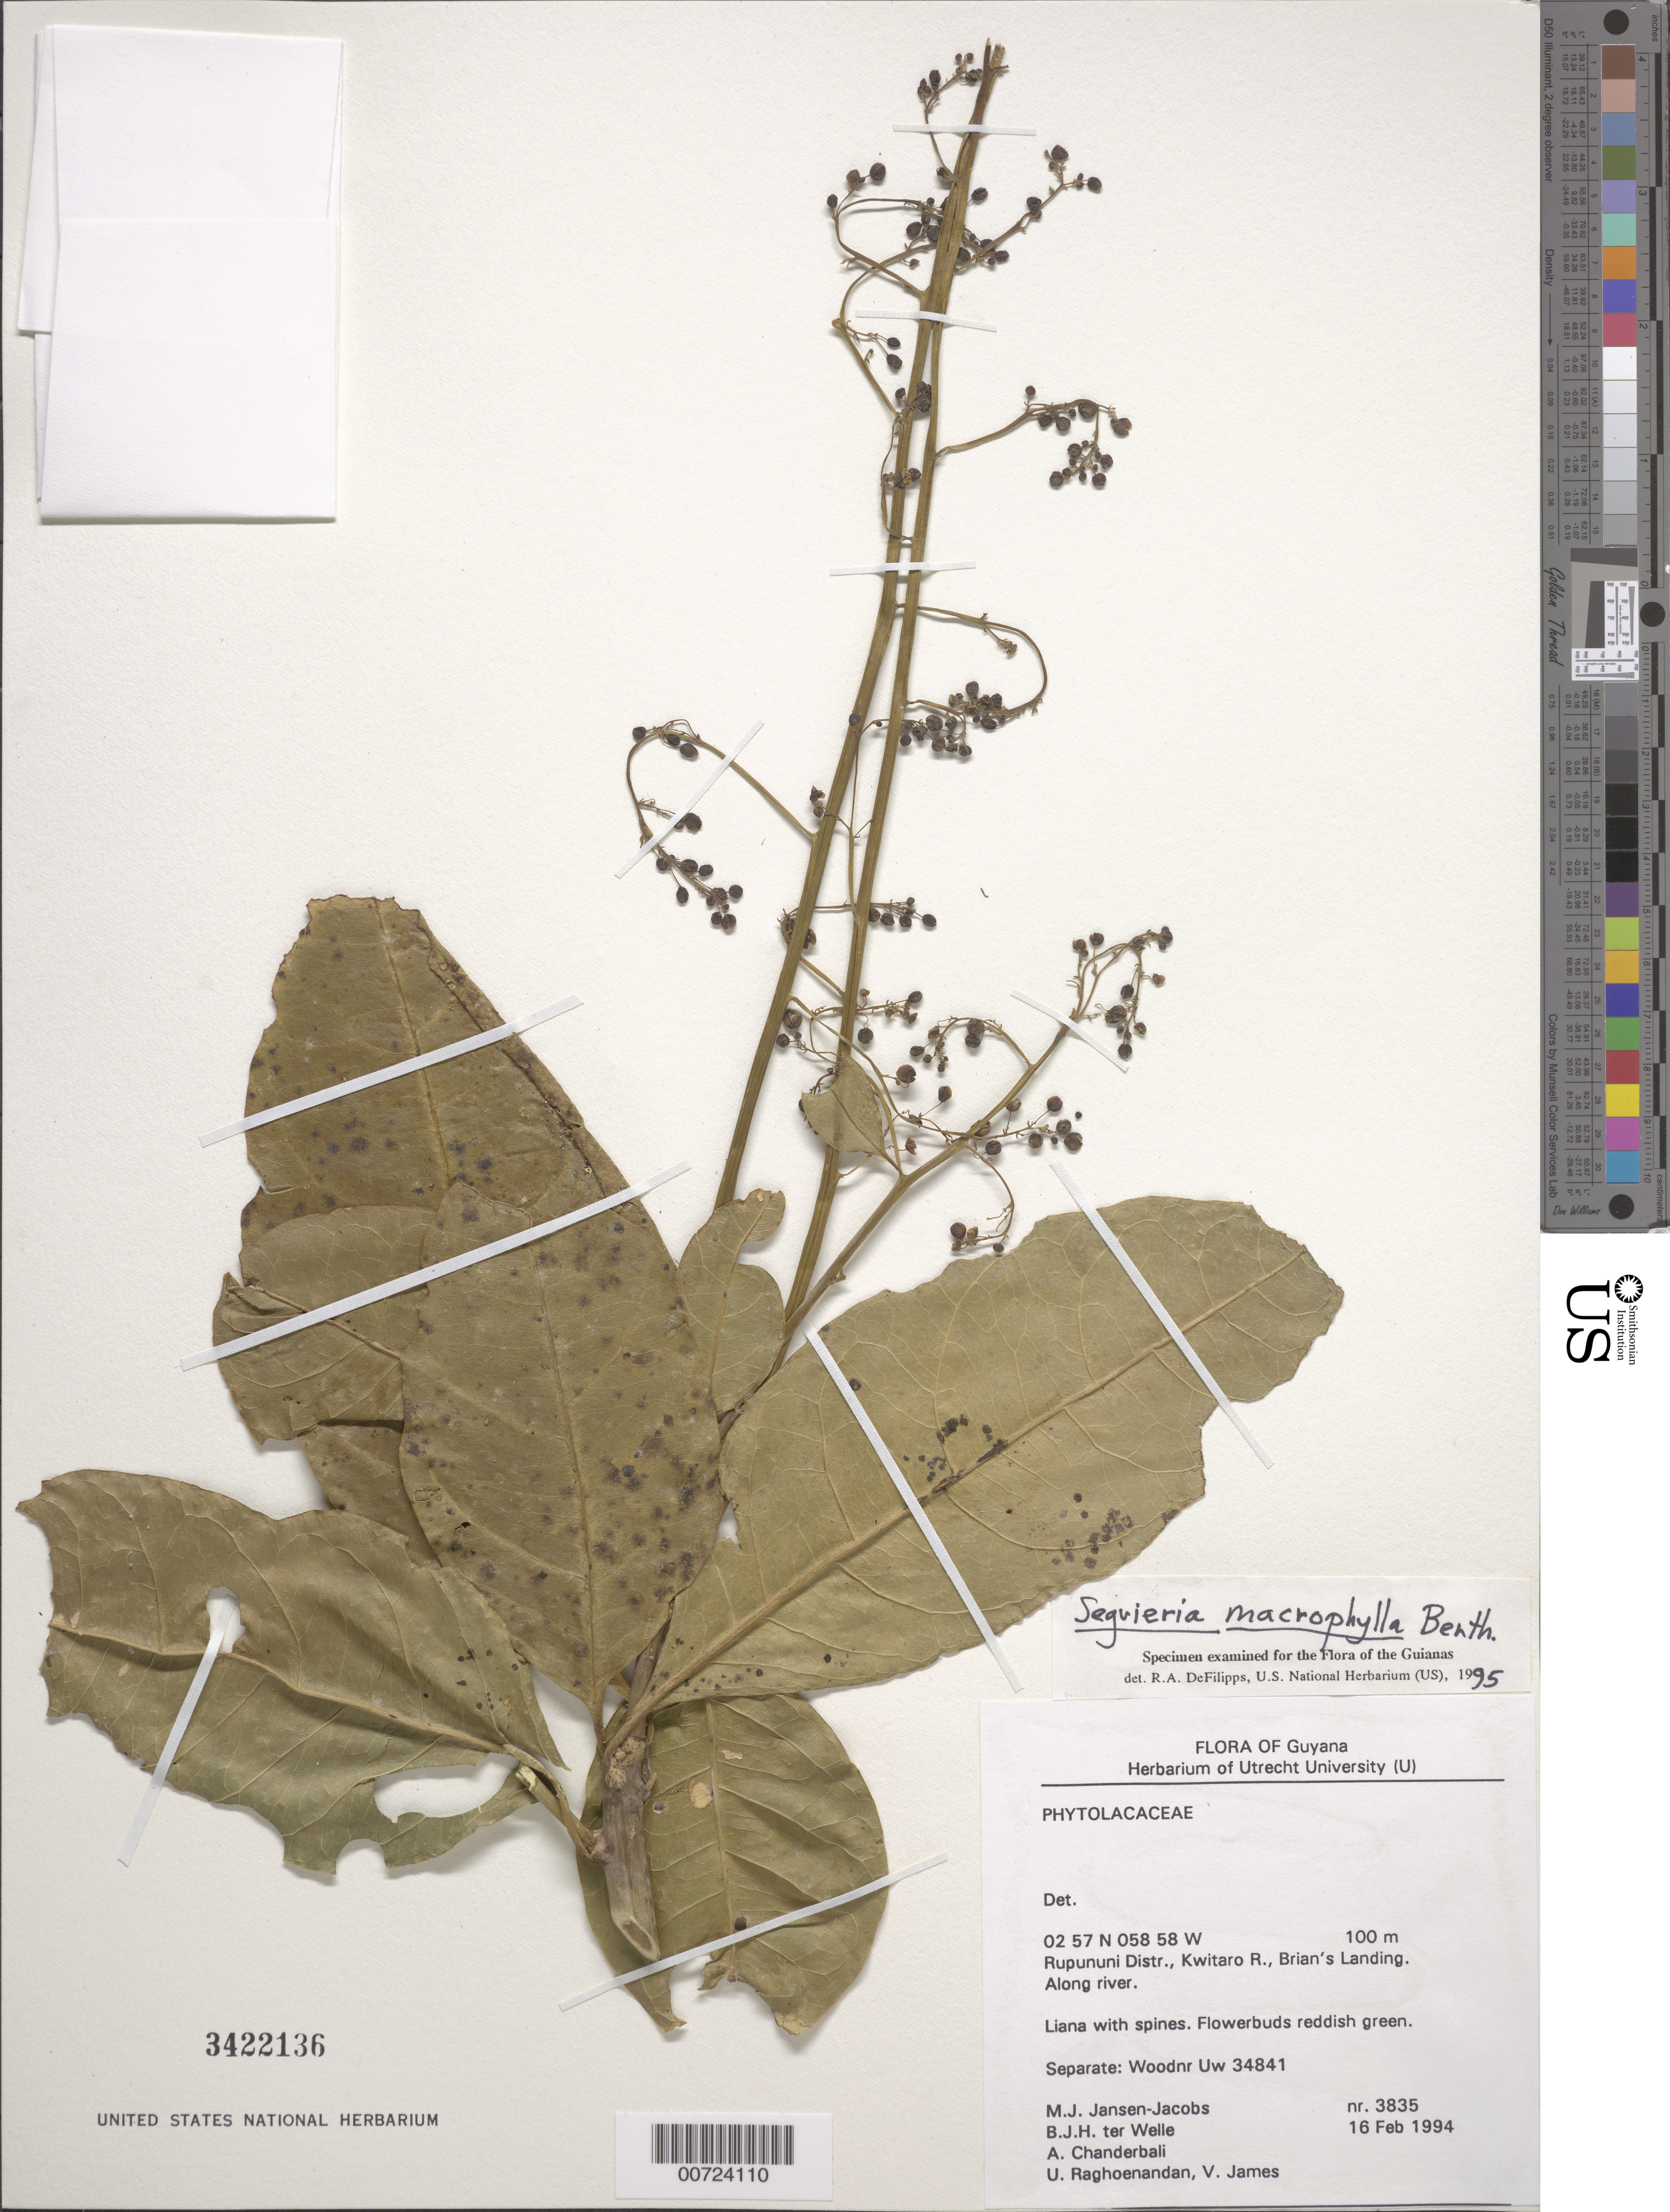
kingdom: Plantae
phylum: Tracheophyta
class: Magnoliopsida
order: Caryophyllales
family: Phytolaccaceae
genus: Seguieria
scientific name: Seguieria macrophylla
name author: Benth.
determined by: DeFilipps, R. A.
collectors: M. J. Jansen-Jacobs, B. Welle, A. S. Chanderbali, U. Raghoenandan & V. James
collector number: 3835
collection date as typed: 16-Feb-94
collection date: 1994-02-16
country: Guyana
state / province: U. Takutu-U. Essequibo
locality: Brian's Landing, Kwitaro R.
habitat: Along river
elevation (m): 100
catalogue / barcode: US 3422136